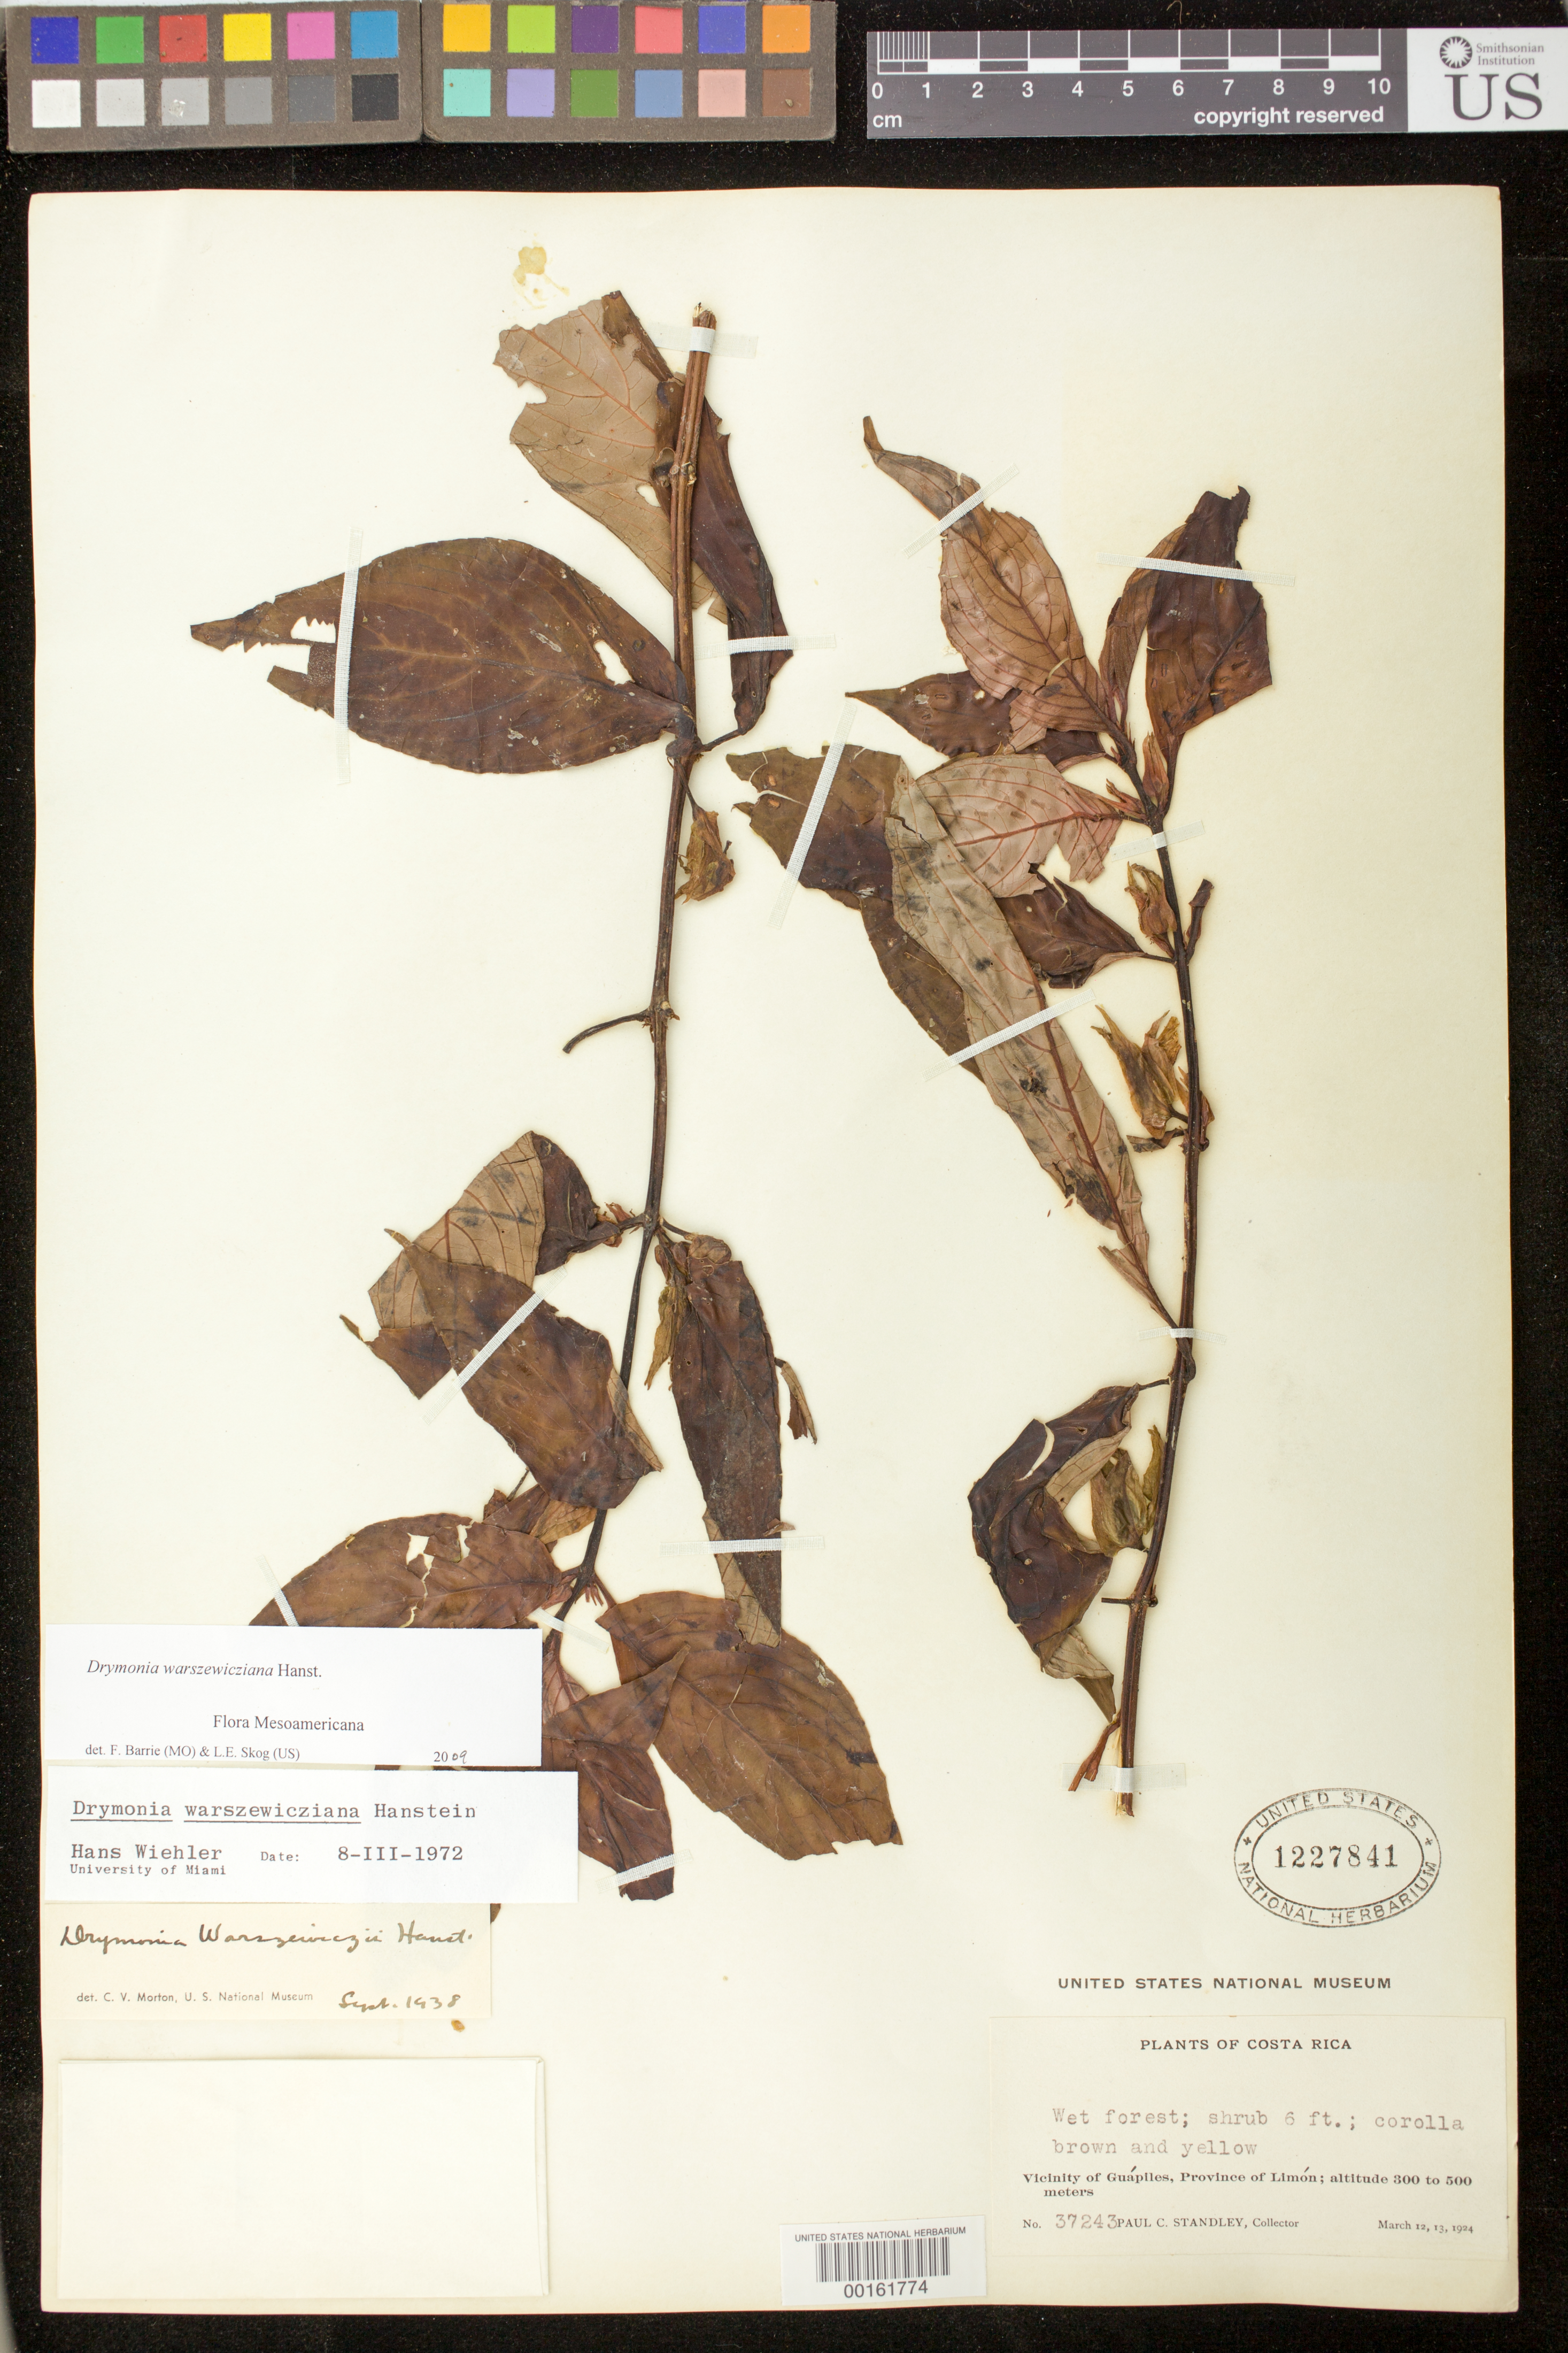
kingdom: Plantae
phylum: Tracheophyta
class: Magnoliopsida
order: Lamiales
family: Gesneriaceae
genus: Drymonia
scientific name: Drymonia warszewicziana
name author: Hanst.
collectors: P. C. Standley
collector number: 37243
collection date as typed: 12-13 Mar 1924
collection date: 1924-03-12/1924-03-13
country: Costa Rica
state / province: Limón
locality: Vicinity of Guapiles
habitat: Wet forest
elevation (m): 300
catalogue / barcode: US 1227841